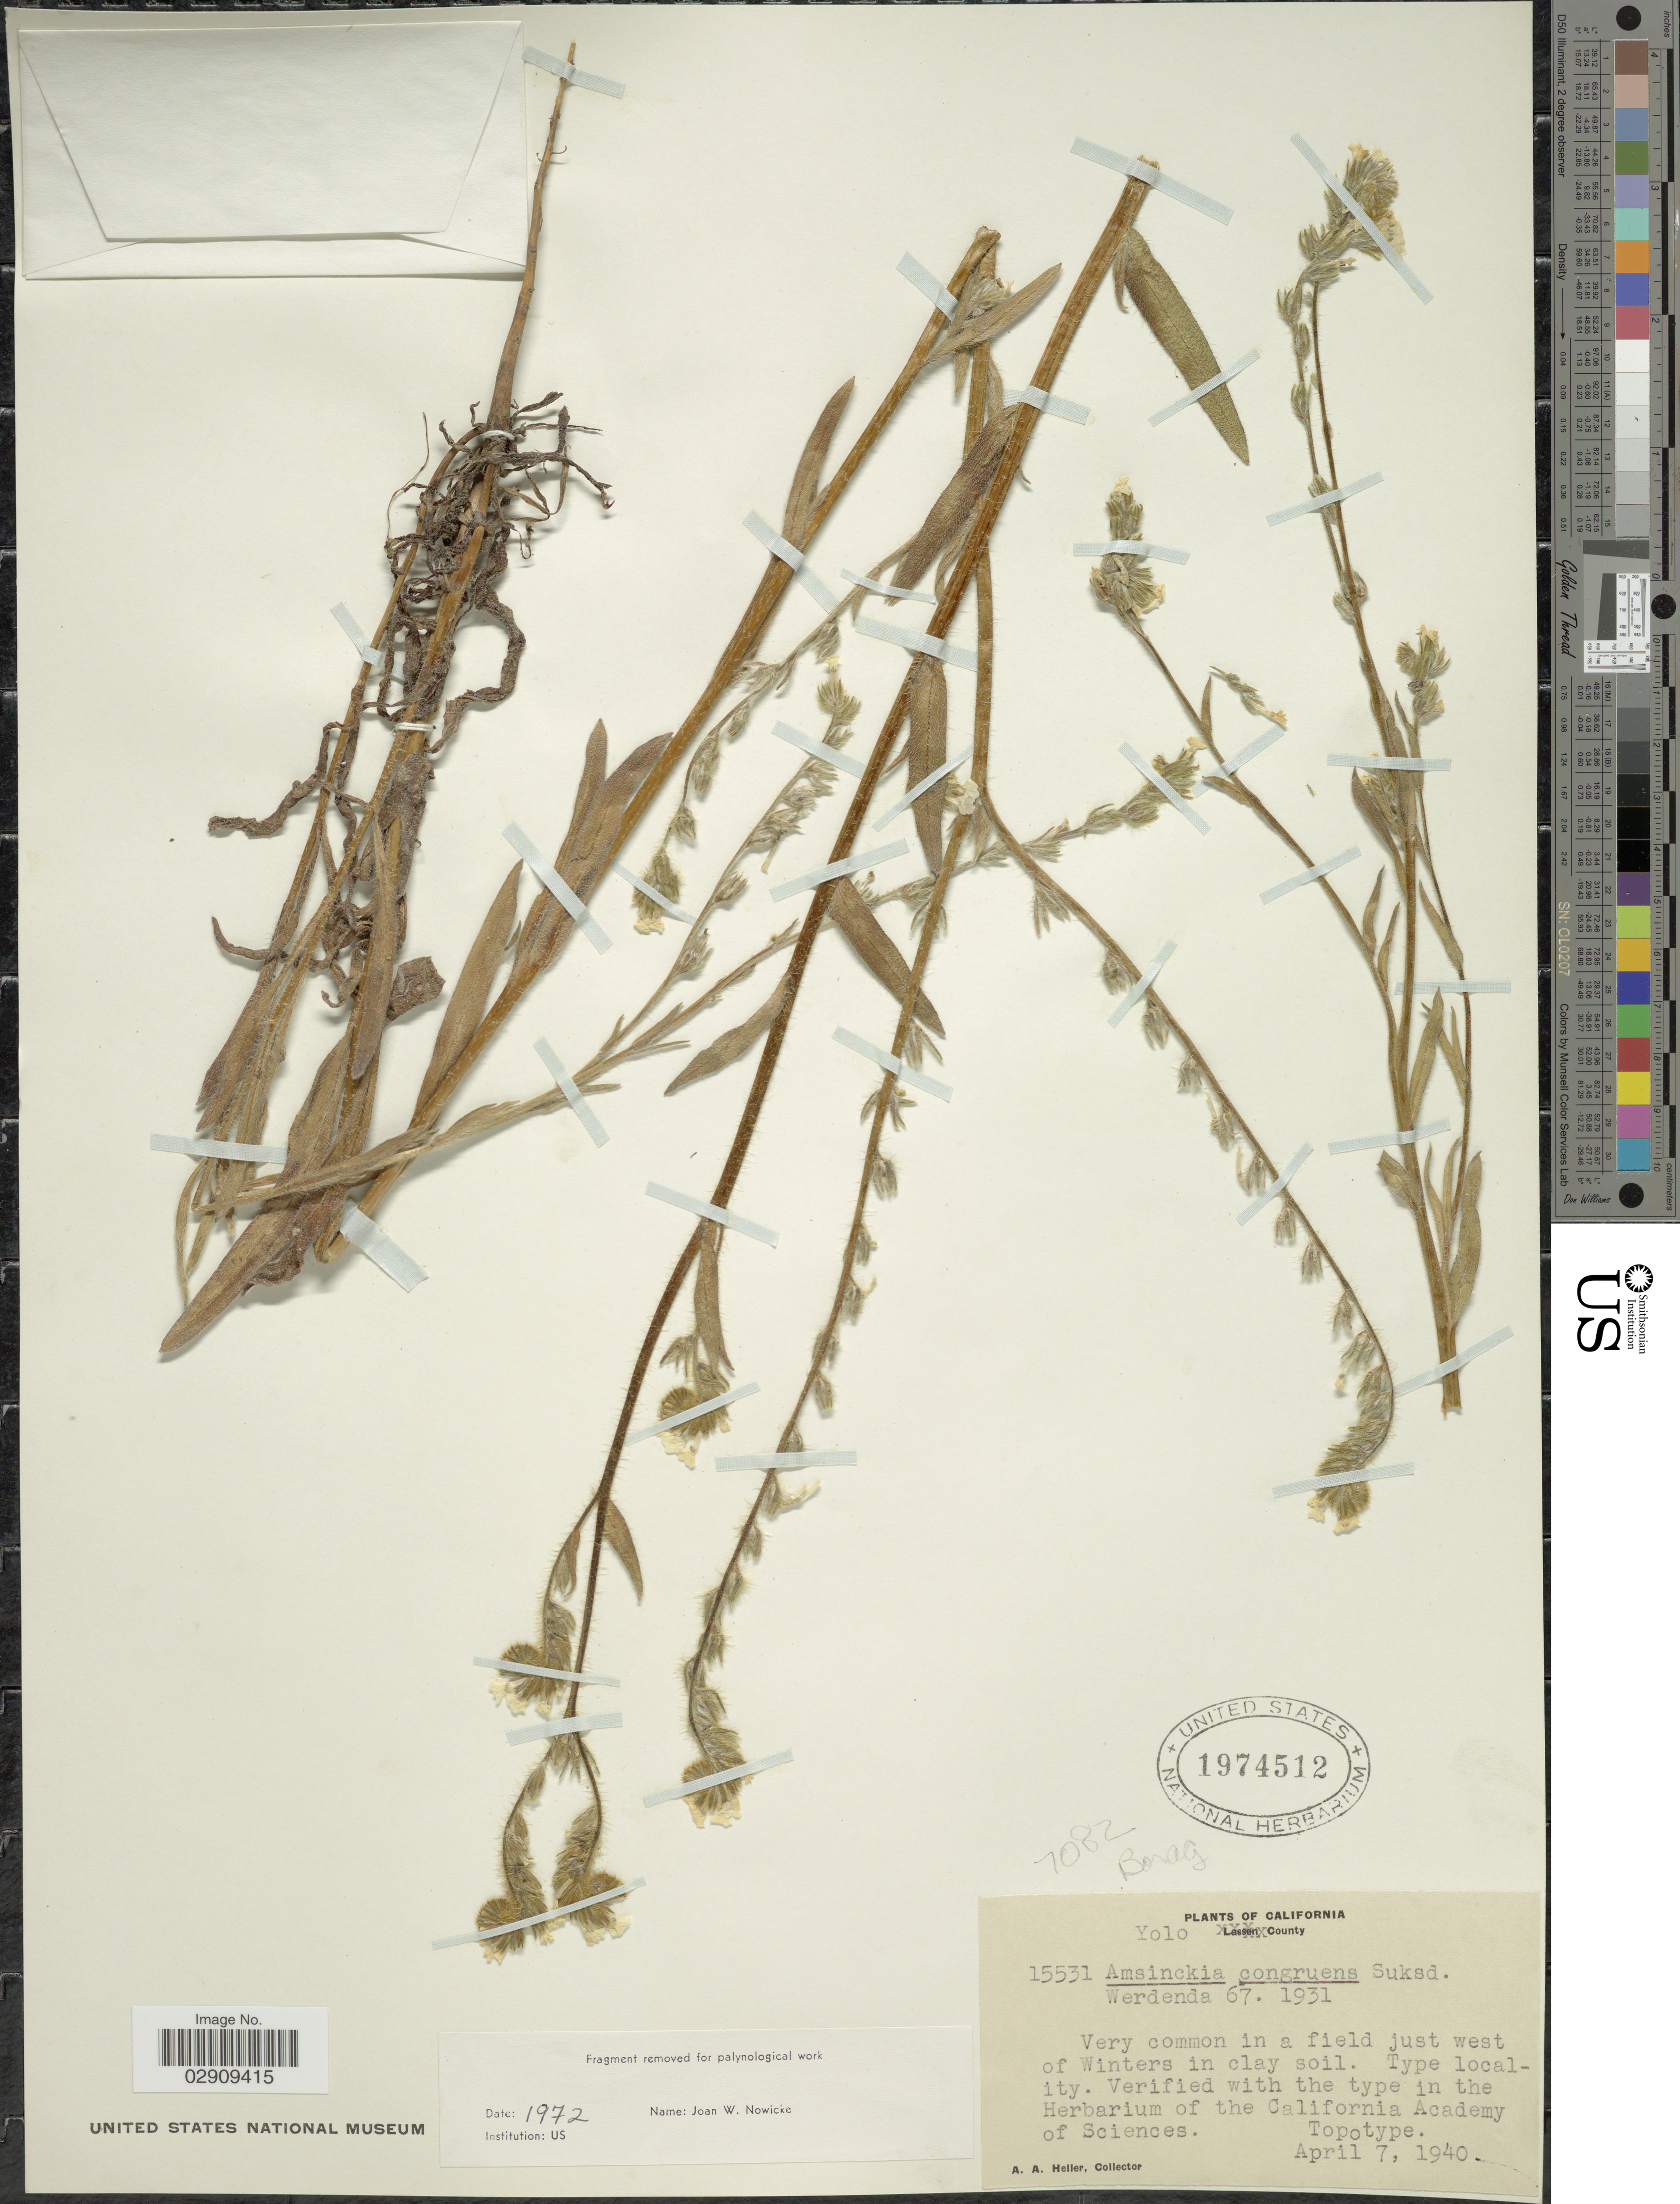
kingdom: Plantae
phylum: Tracheophyta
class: Magnoliopsida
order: Boraginales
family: Boraginaceae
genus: Amsinckia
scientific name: Amsinckia menziesii var. intermedia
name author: (Fisch. & C.A. Mey.) Ganders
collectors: A. A. Heller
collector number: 15531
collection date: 1940-04-07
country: United States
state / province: California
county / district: Yolo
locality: Yolo County. In the Herbarium of the California Academy of Sciences.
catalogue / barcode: US 1974512